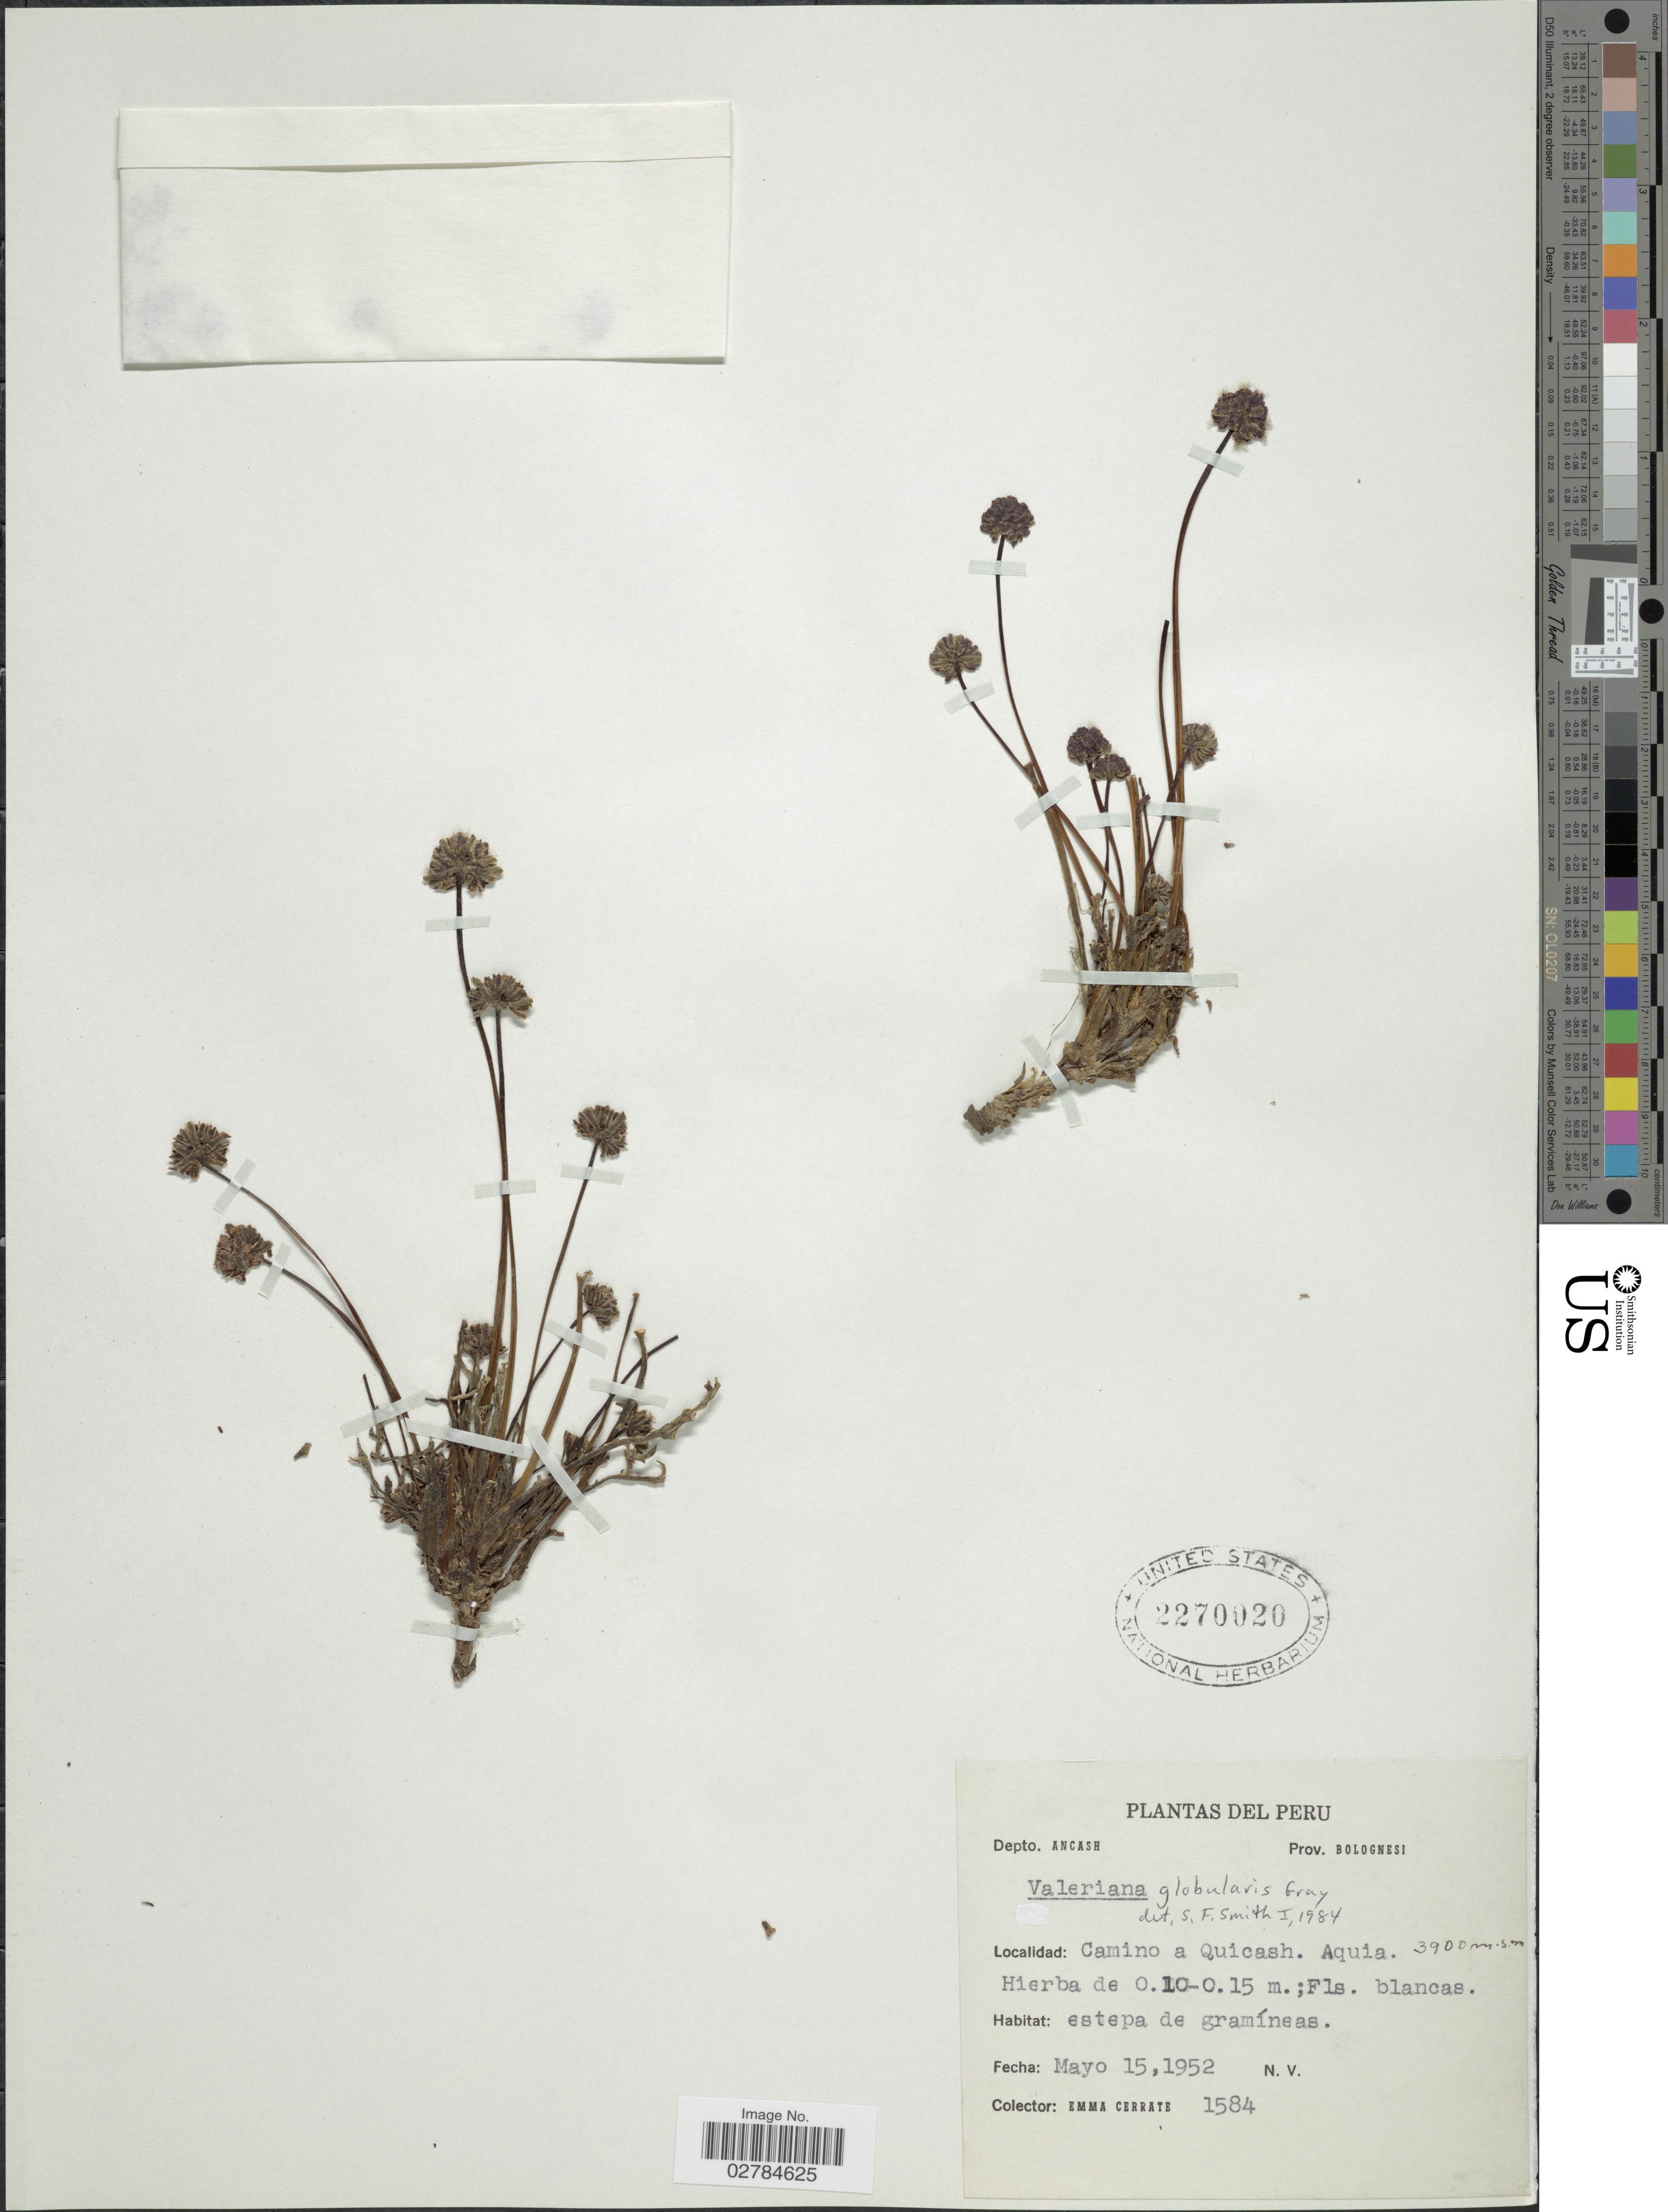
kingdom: Plantae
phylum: Tracheophyta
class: Magnoliopsida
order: Dipsacales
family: Caprifoliaceae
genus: Valeriana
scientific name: Valeriana globularis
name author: A. Gray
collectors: E. Cerrate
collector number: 1584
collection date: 1952-05-15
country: Peru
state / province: Ancash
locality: Depto. Ancash, Prov. Bolognesi. Camino a Quicash. Aquia.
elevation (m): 3900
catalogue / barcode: US 2270020